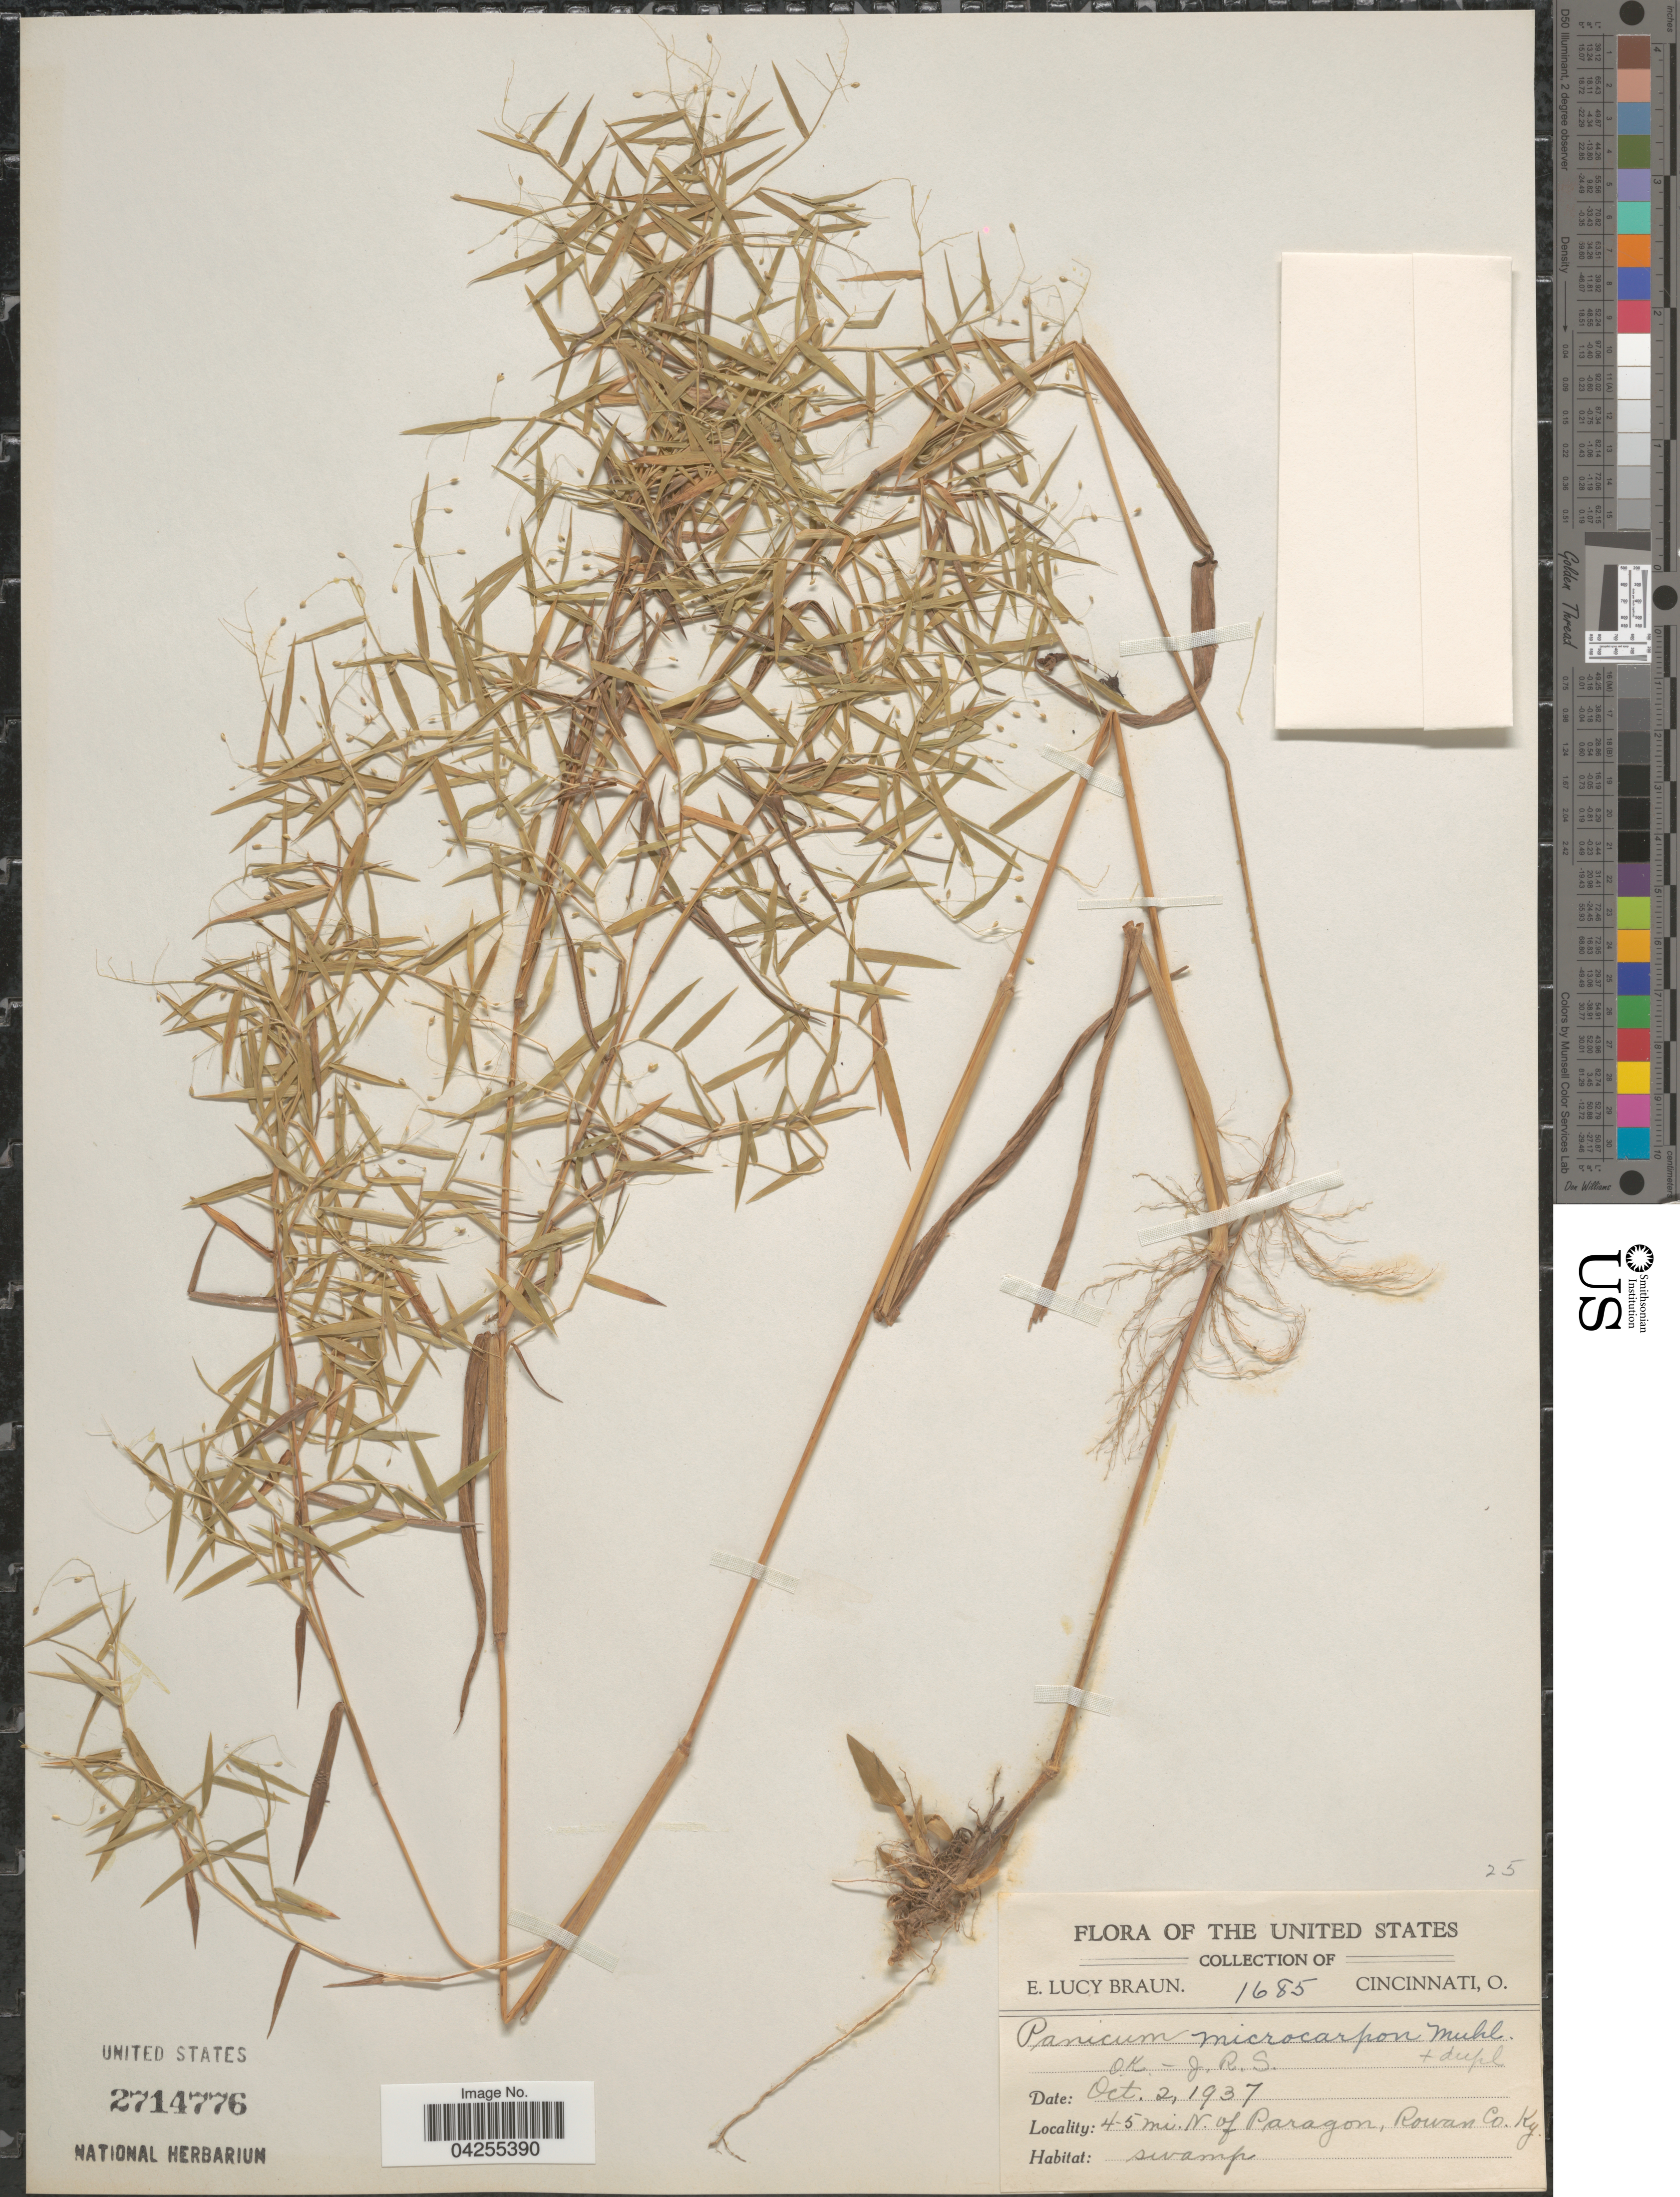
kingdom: Plantae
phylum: Tracheophyta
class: Liliopsida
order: Poales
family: Poaceae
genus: Dichanthelium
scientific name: Dichanthelium dichotomum var. dichotomum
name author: (L.) Gould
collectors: E. L. Braun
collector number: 1685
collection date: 1937-10-02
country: United States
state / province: Kentucky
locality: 4.5 mi. N. of Paragon, Rowan Co.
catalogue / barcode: US 2714776